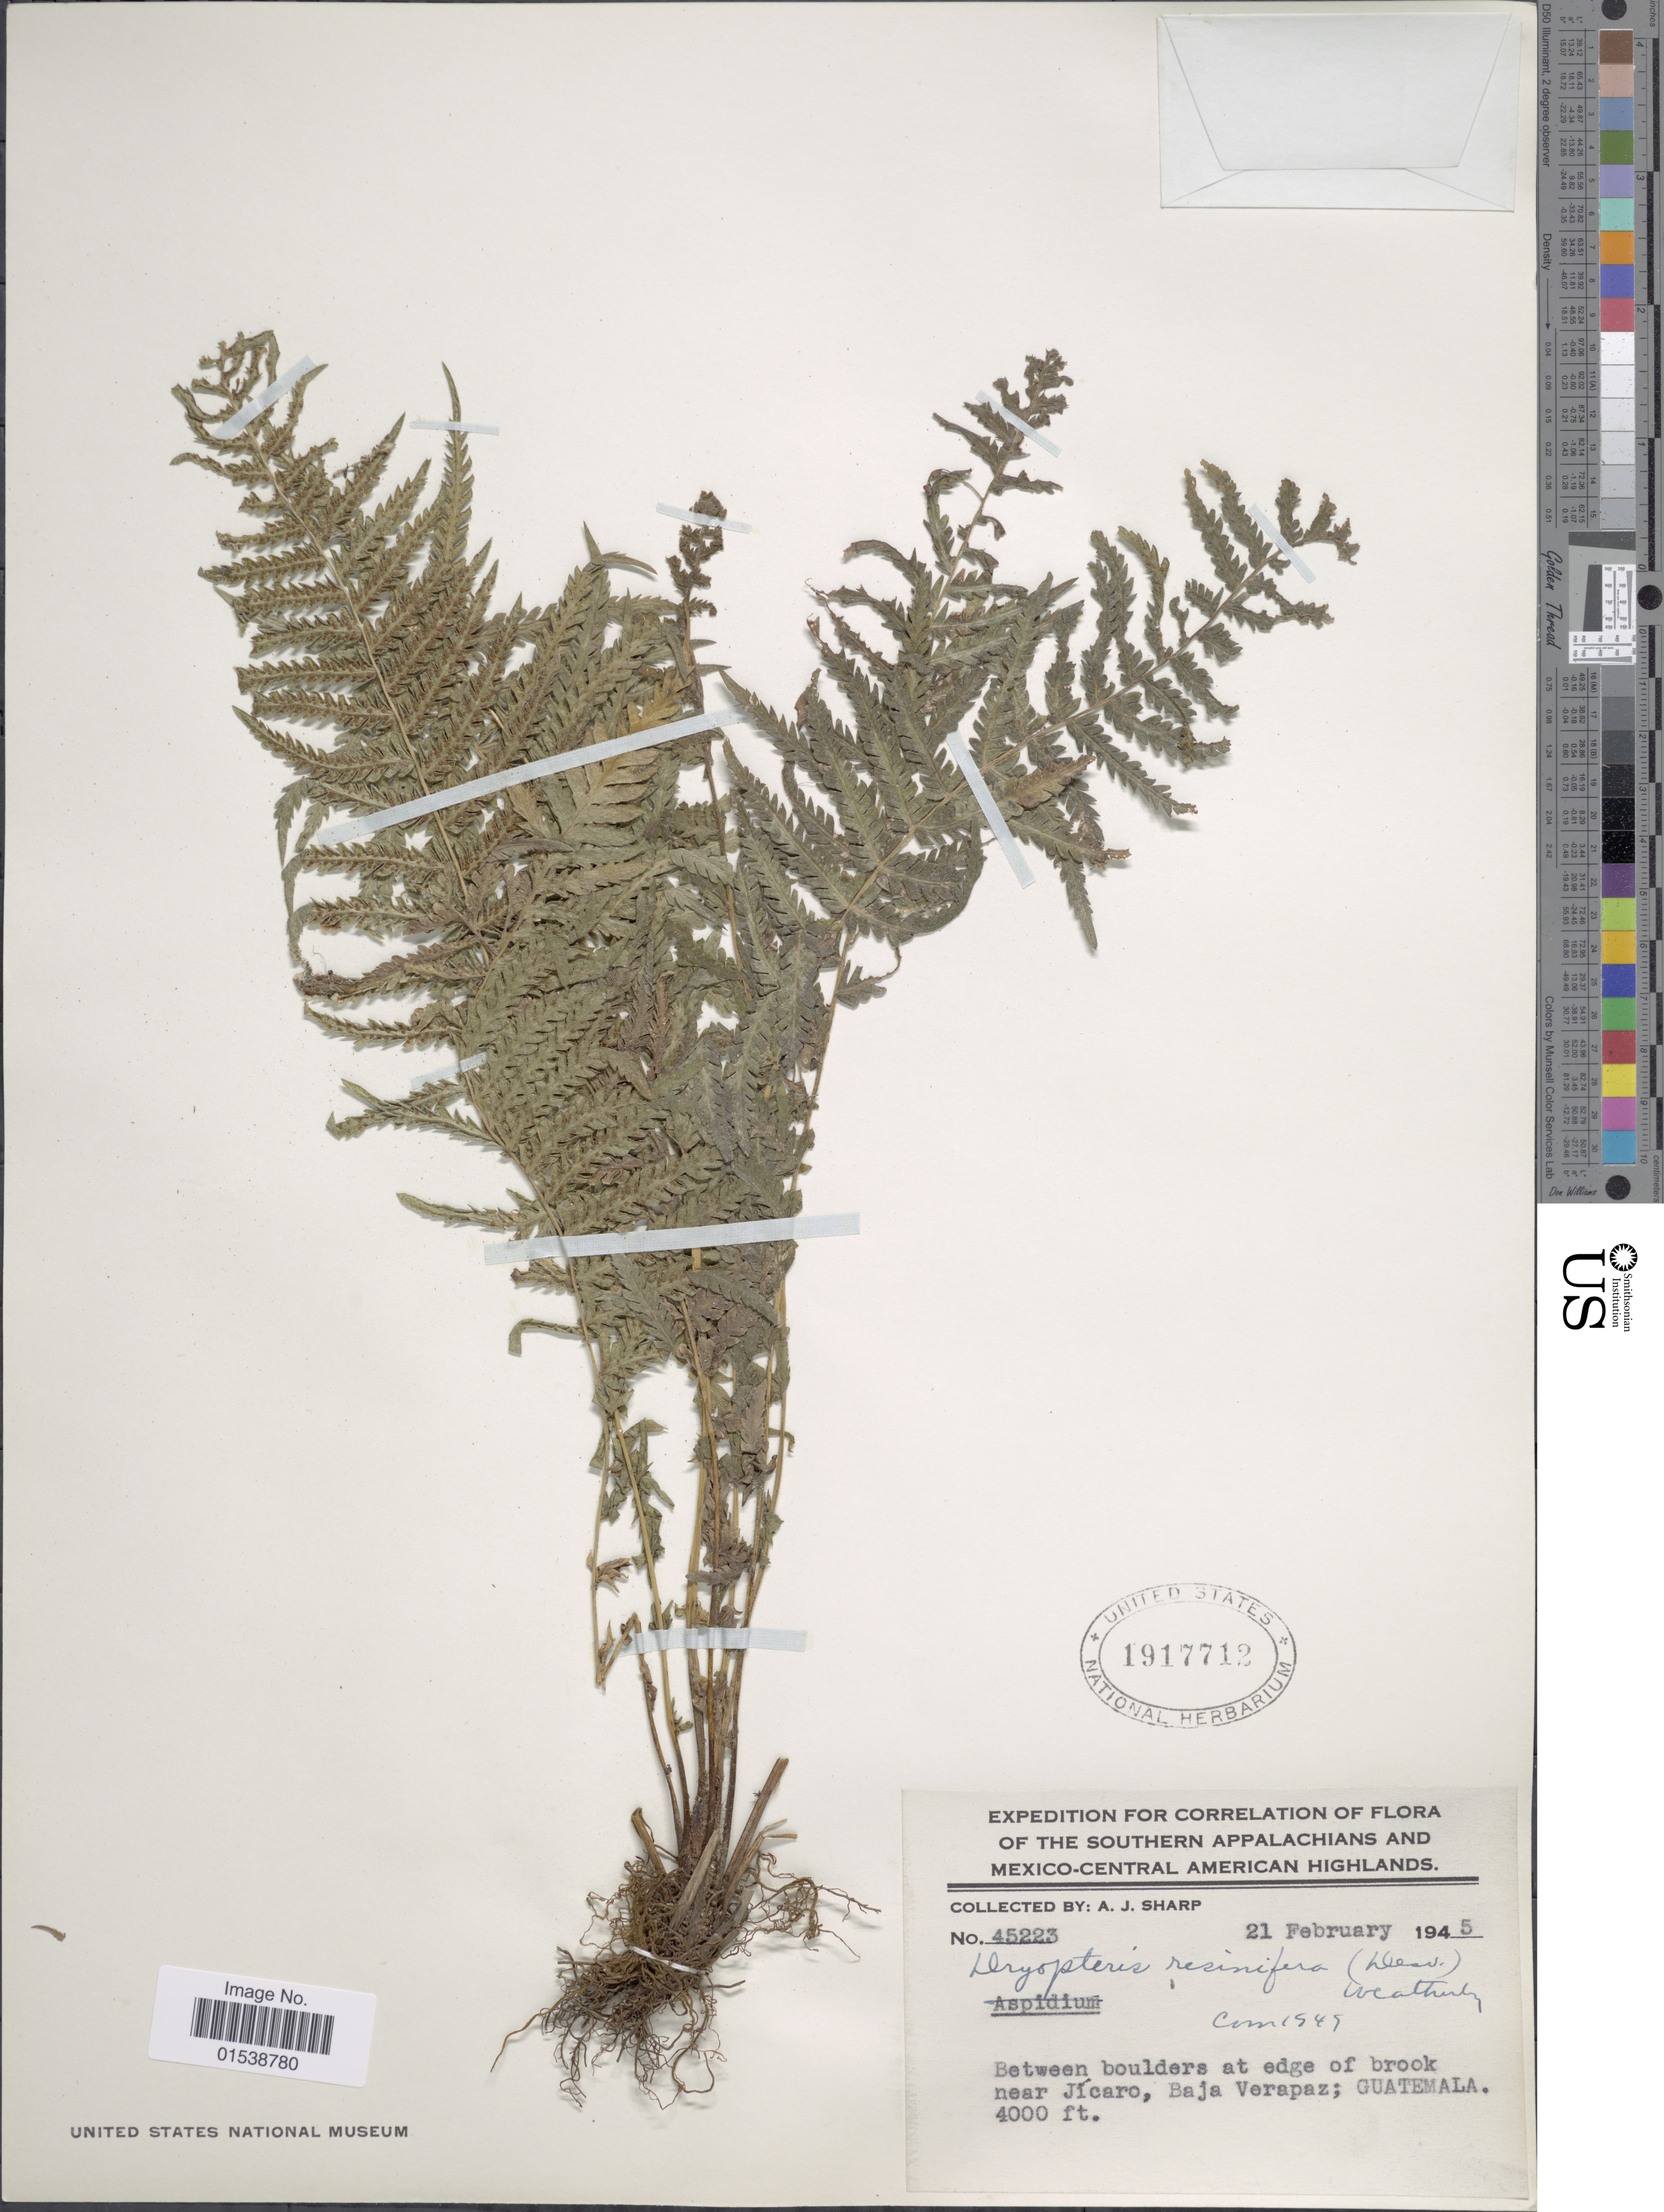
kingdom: Plantae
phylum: Tracheophyta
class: Polypodiopsida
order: Polypodiales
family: Thelypteridaceae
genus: Amauropelta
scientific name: Amauropelta resinifera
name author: (Desv.) Pic. Serm.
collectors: A. J. Sharp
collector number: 45223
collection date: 1945-02-21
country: Guatemala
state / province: Baja Verapaz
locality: Between boulders at edge of brook near Jicaro, Baja Verapaz; Guatemala. Southern Appalachinas and Mexico-Central American Highlands.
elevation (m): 1219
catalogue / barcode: US 1917712